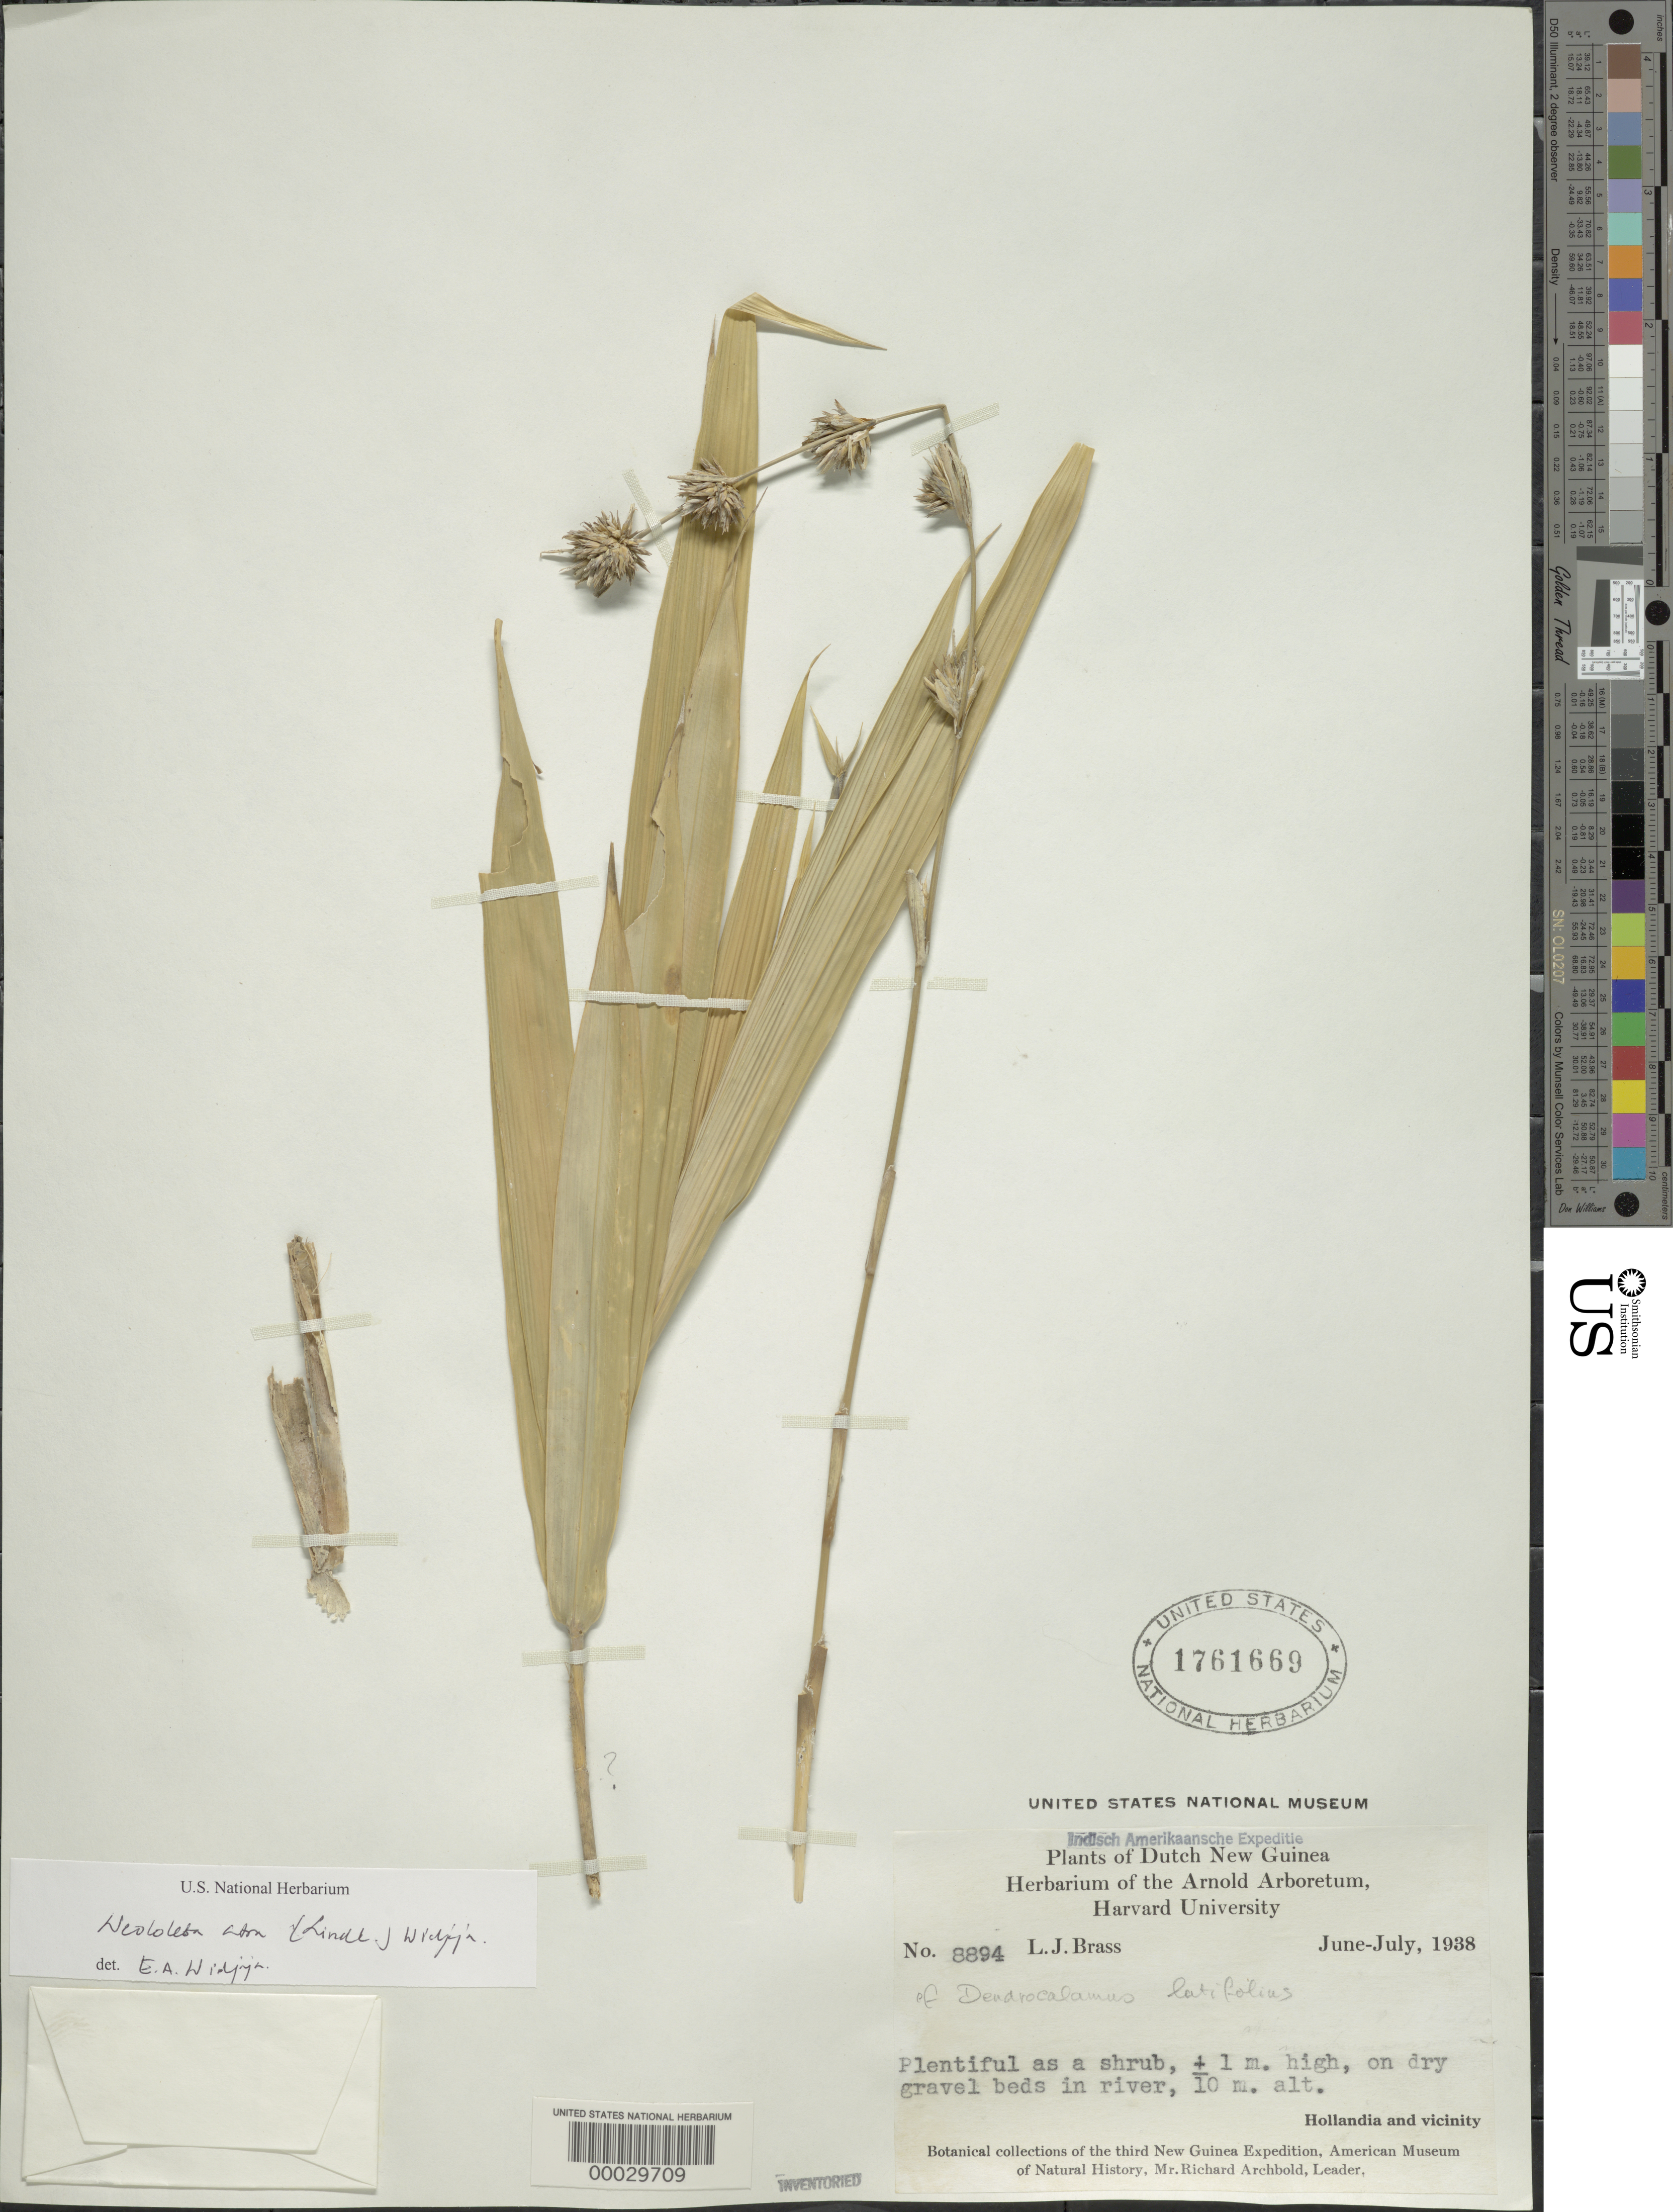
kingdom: Plantae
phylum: Tracheophyta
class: Liliopsida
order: Poales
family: Poaceae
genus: Neololeba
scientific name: Neololeba atra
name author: (Lindl.) Widjaja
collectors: L. J. Brass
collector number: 8894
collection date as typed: Jun 1938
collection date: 1938-06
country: Indonesia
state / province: Papua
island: New Guinea Island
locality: Hollandia and vicinity (Jayapura). Irian Jaya.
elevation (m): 10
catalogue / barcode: US 1761669